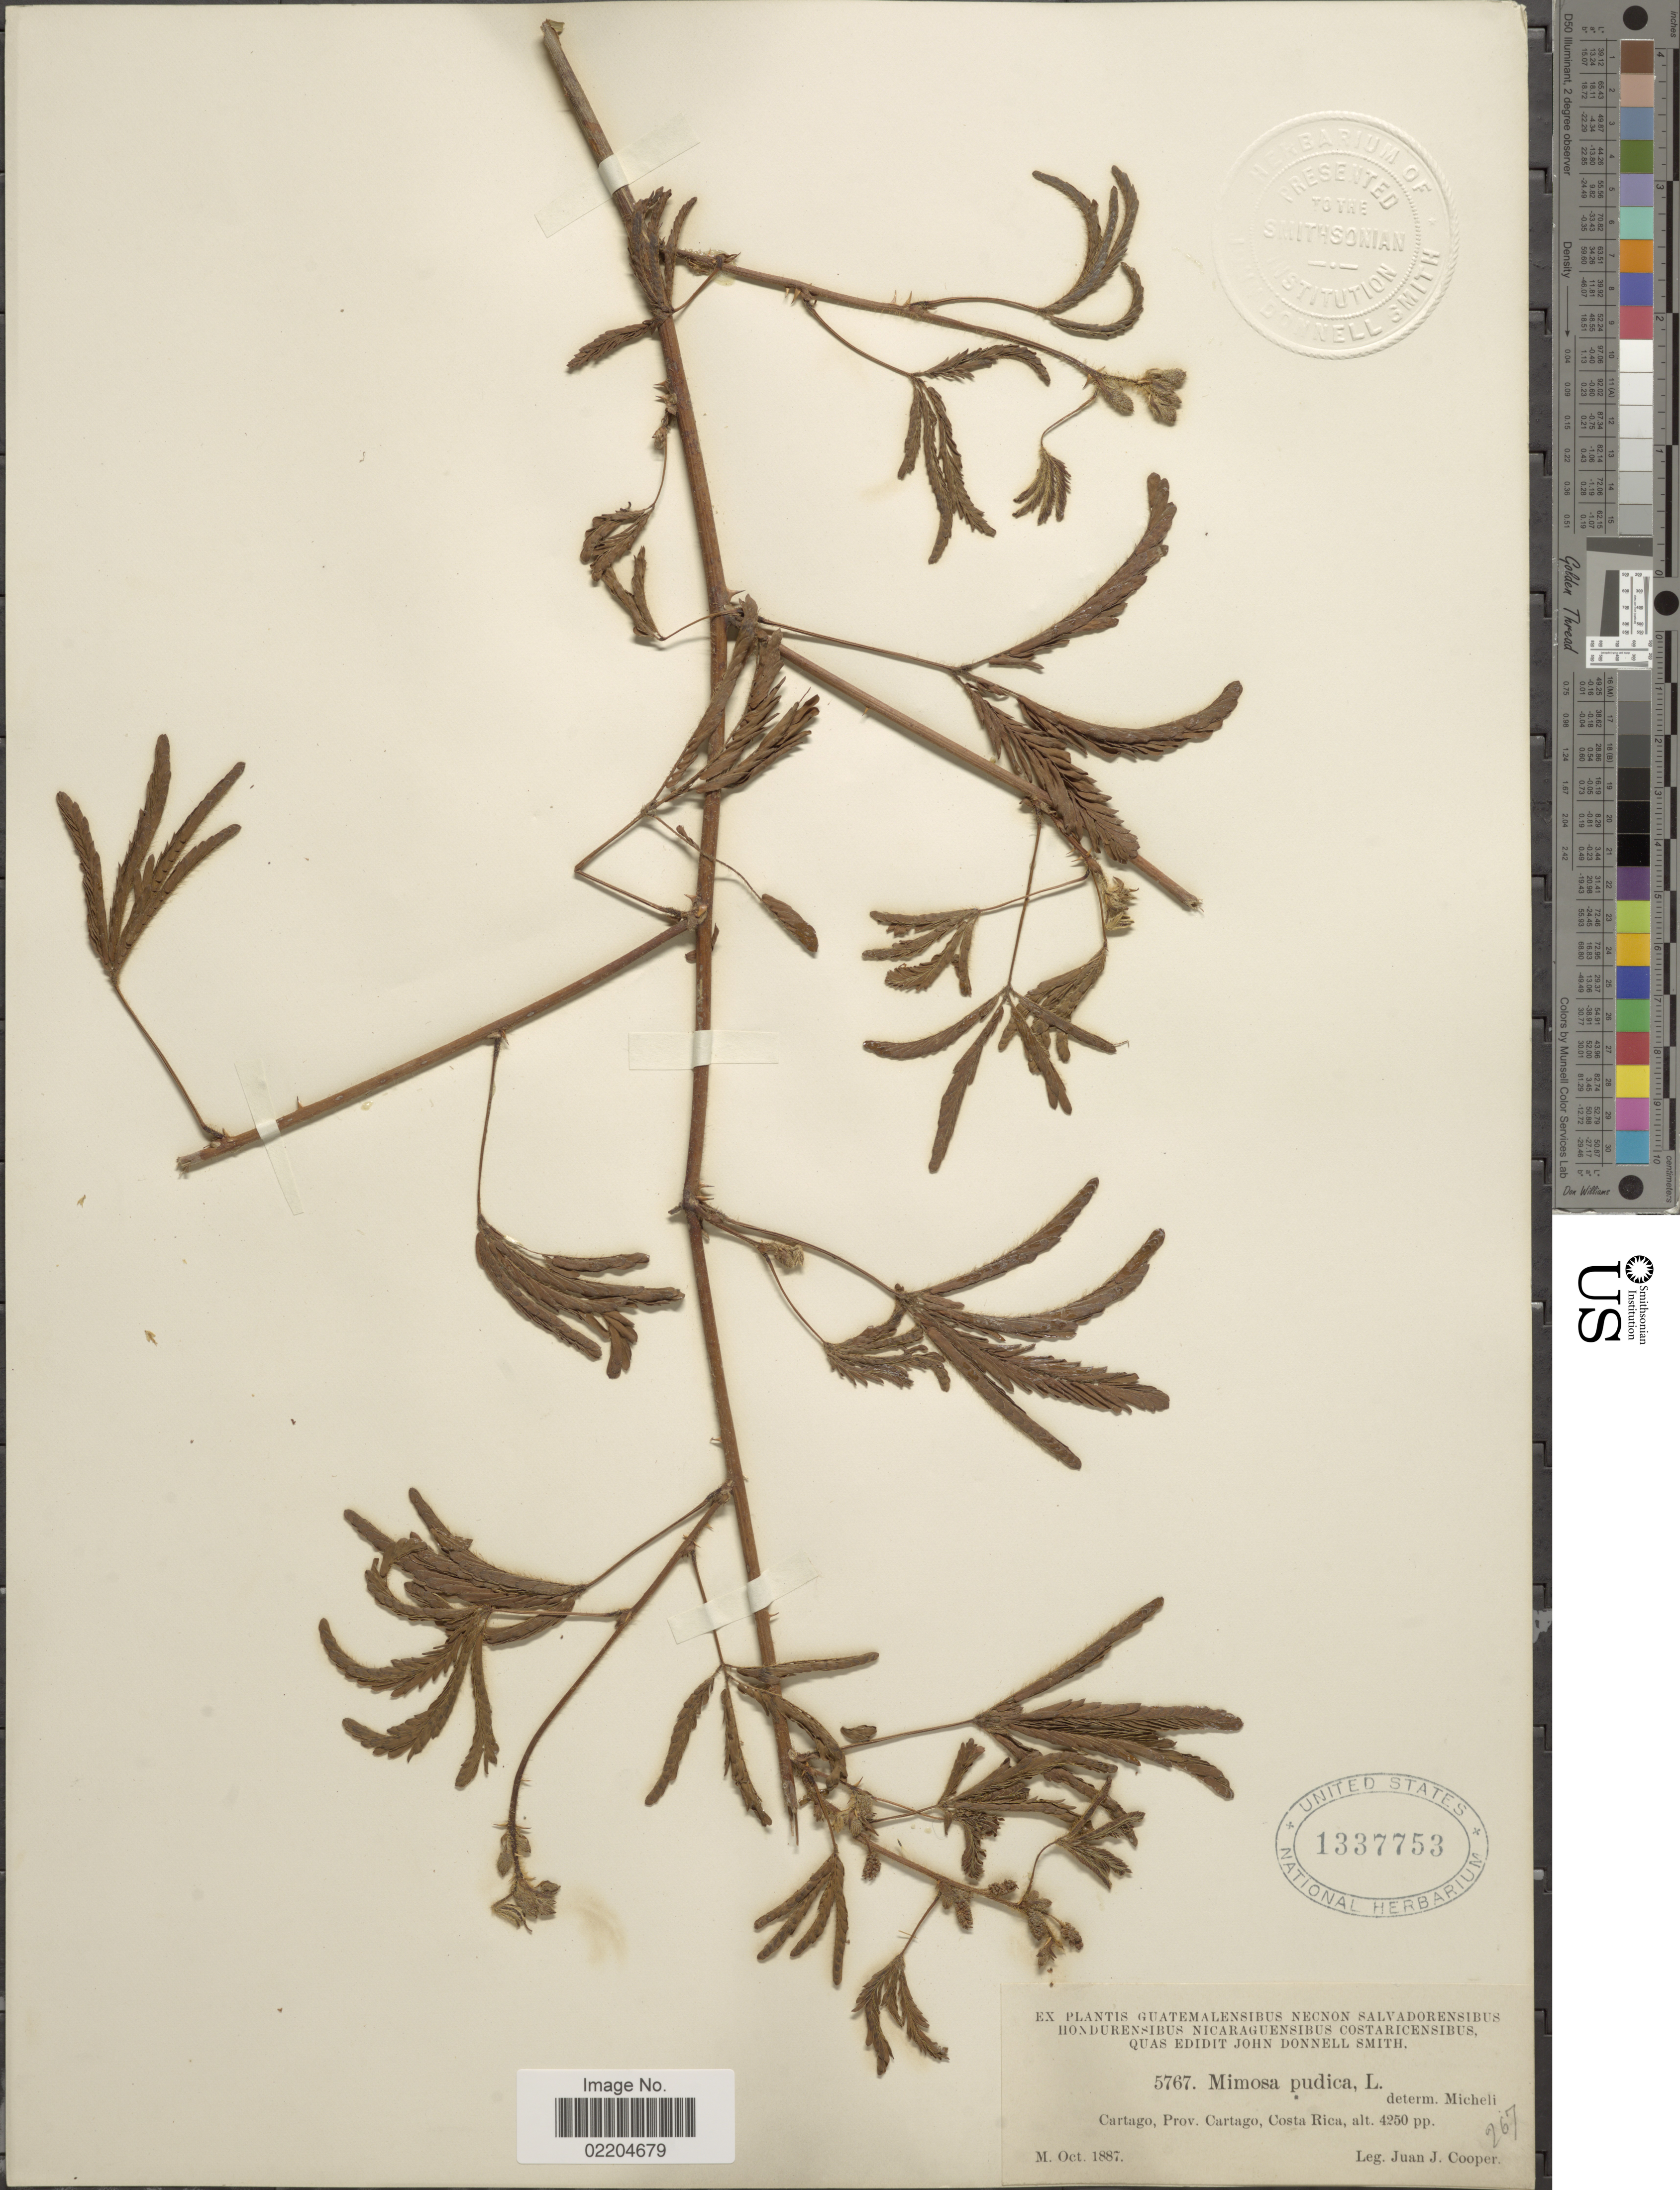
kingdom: Plantae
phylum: Tracheophyta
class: Magnoliopsida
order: Fabales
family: Fabaceae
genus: Mimosa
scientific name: Mimosa pudica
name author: L.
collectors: J. J. Cooper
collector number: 5767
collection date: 1887-10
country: Costa Rica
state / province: Cartago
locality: Cartago, Prov. Cartago, Costa Rica.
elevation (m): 1295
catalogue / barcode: US 1337753